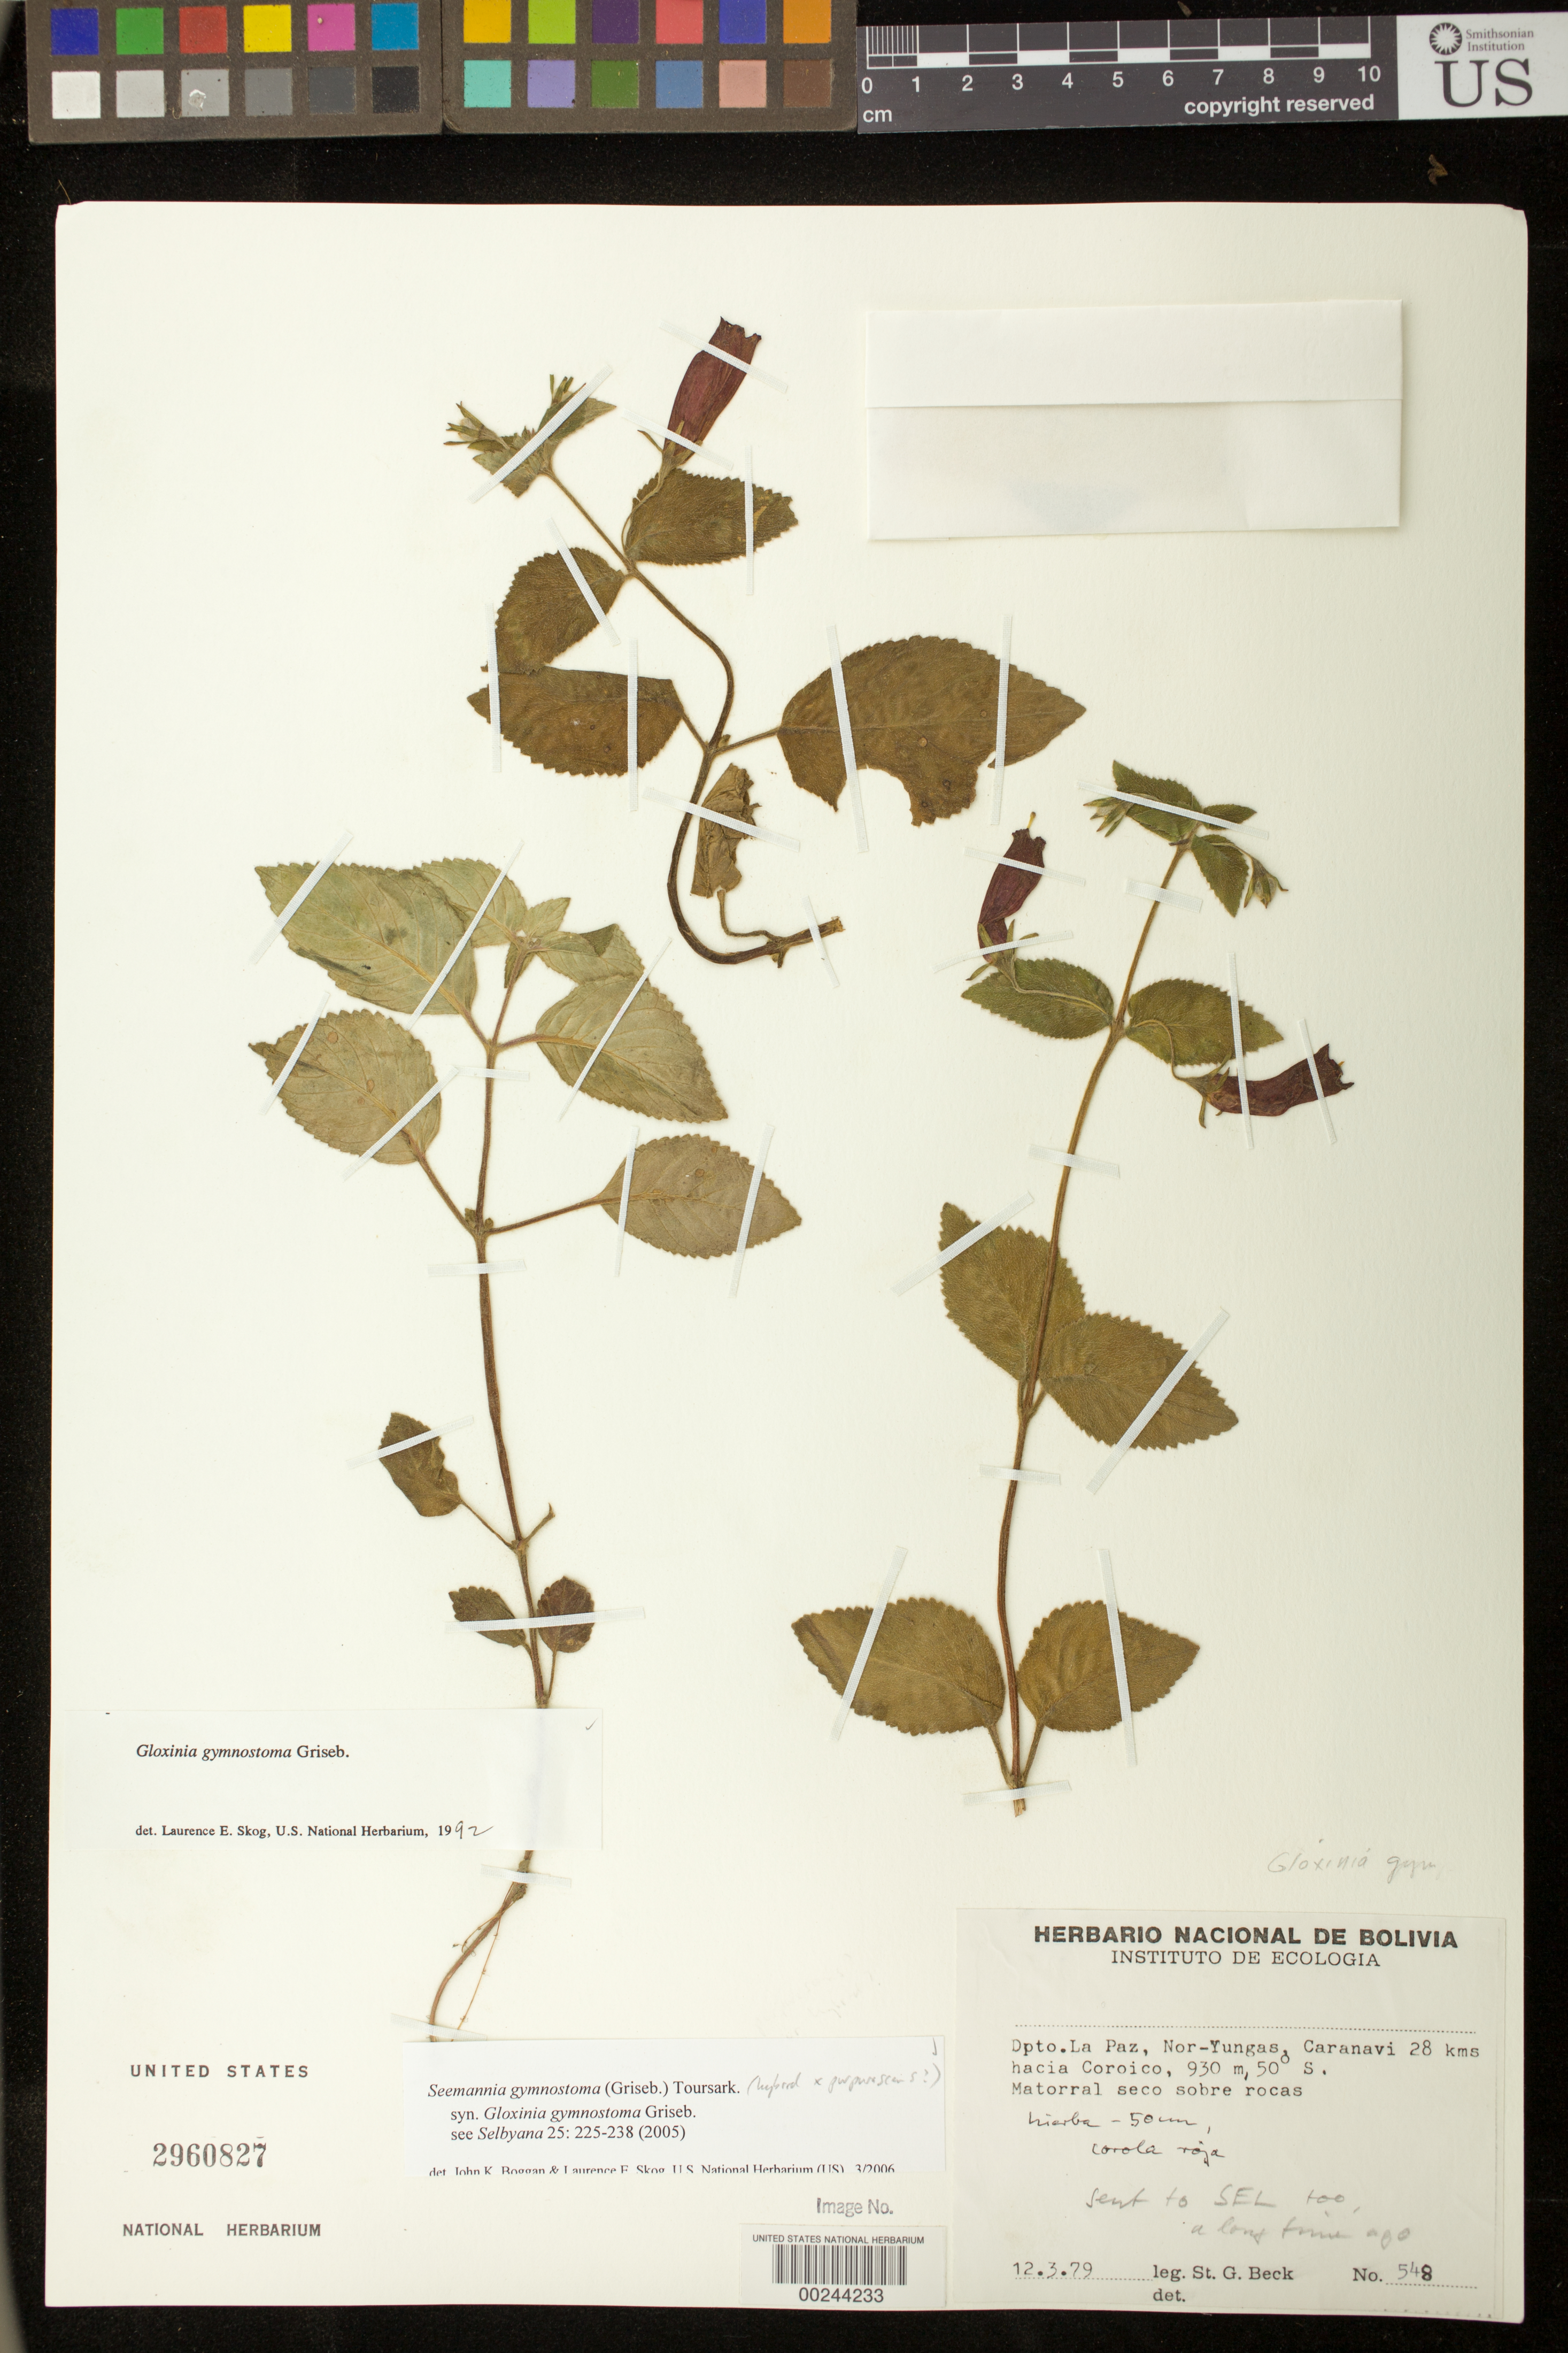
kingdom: Plantae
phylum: Tracheophyta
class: Magnoliopsida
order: Lamiales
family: Gesneriaceae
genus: Seemannia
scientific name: Seemannia gymnostoma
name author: (Griseb.) Toursark.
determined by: Boggan, J. K.; Skog, L. E.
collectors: S. G. Beck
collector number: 548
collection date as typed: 12 Mar 1979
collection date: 1979-03-12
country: Bolivia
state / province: La Paz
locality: Prov. Nor-Yungas, Caranavi 28 km hacia Coroico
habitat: Matorral seco sobre rocas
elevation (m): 930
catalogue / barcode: US 2960827